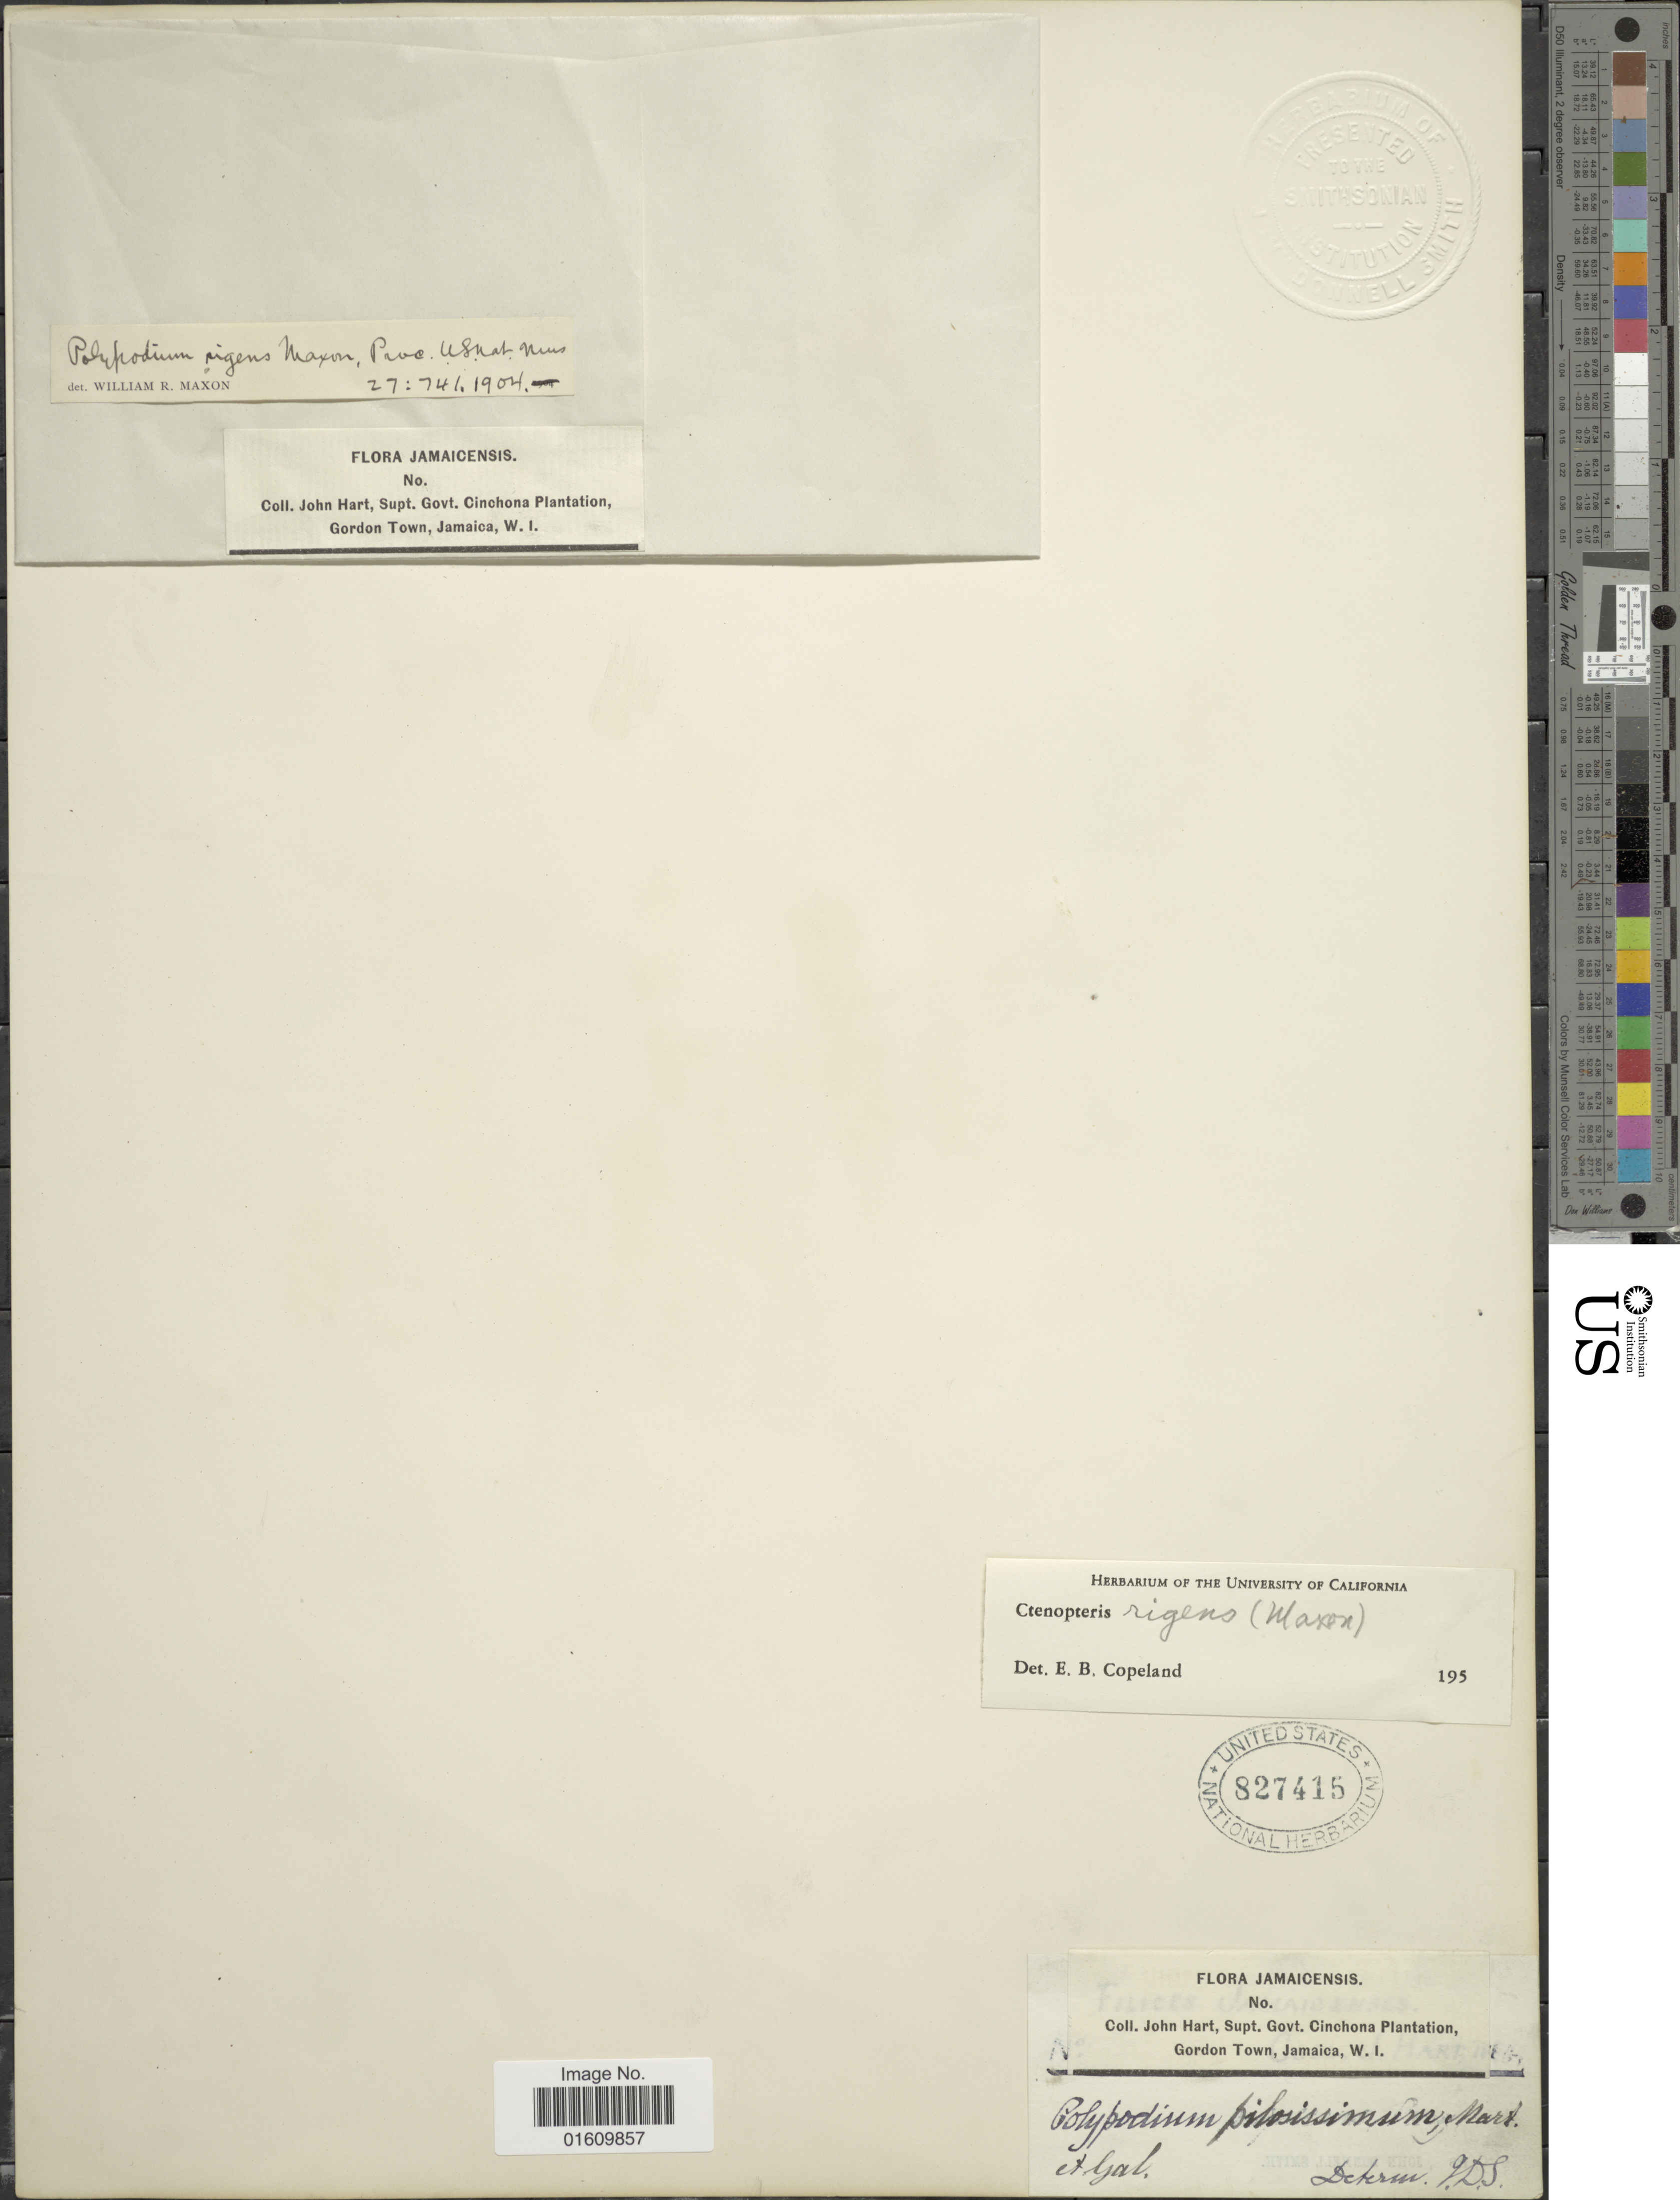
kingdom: Plantae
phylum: Tracheophyta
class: Polypodiopsida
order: Polypodiales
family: Polypodiaceae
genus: Melpomene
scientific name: Melpomene xiphopteroides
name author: (Liebm.) A.R. Sm. & R.C. Moran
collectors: J. H. Hart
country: Jamaica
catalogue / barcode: US 827415